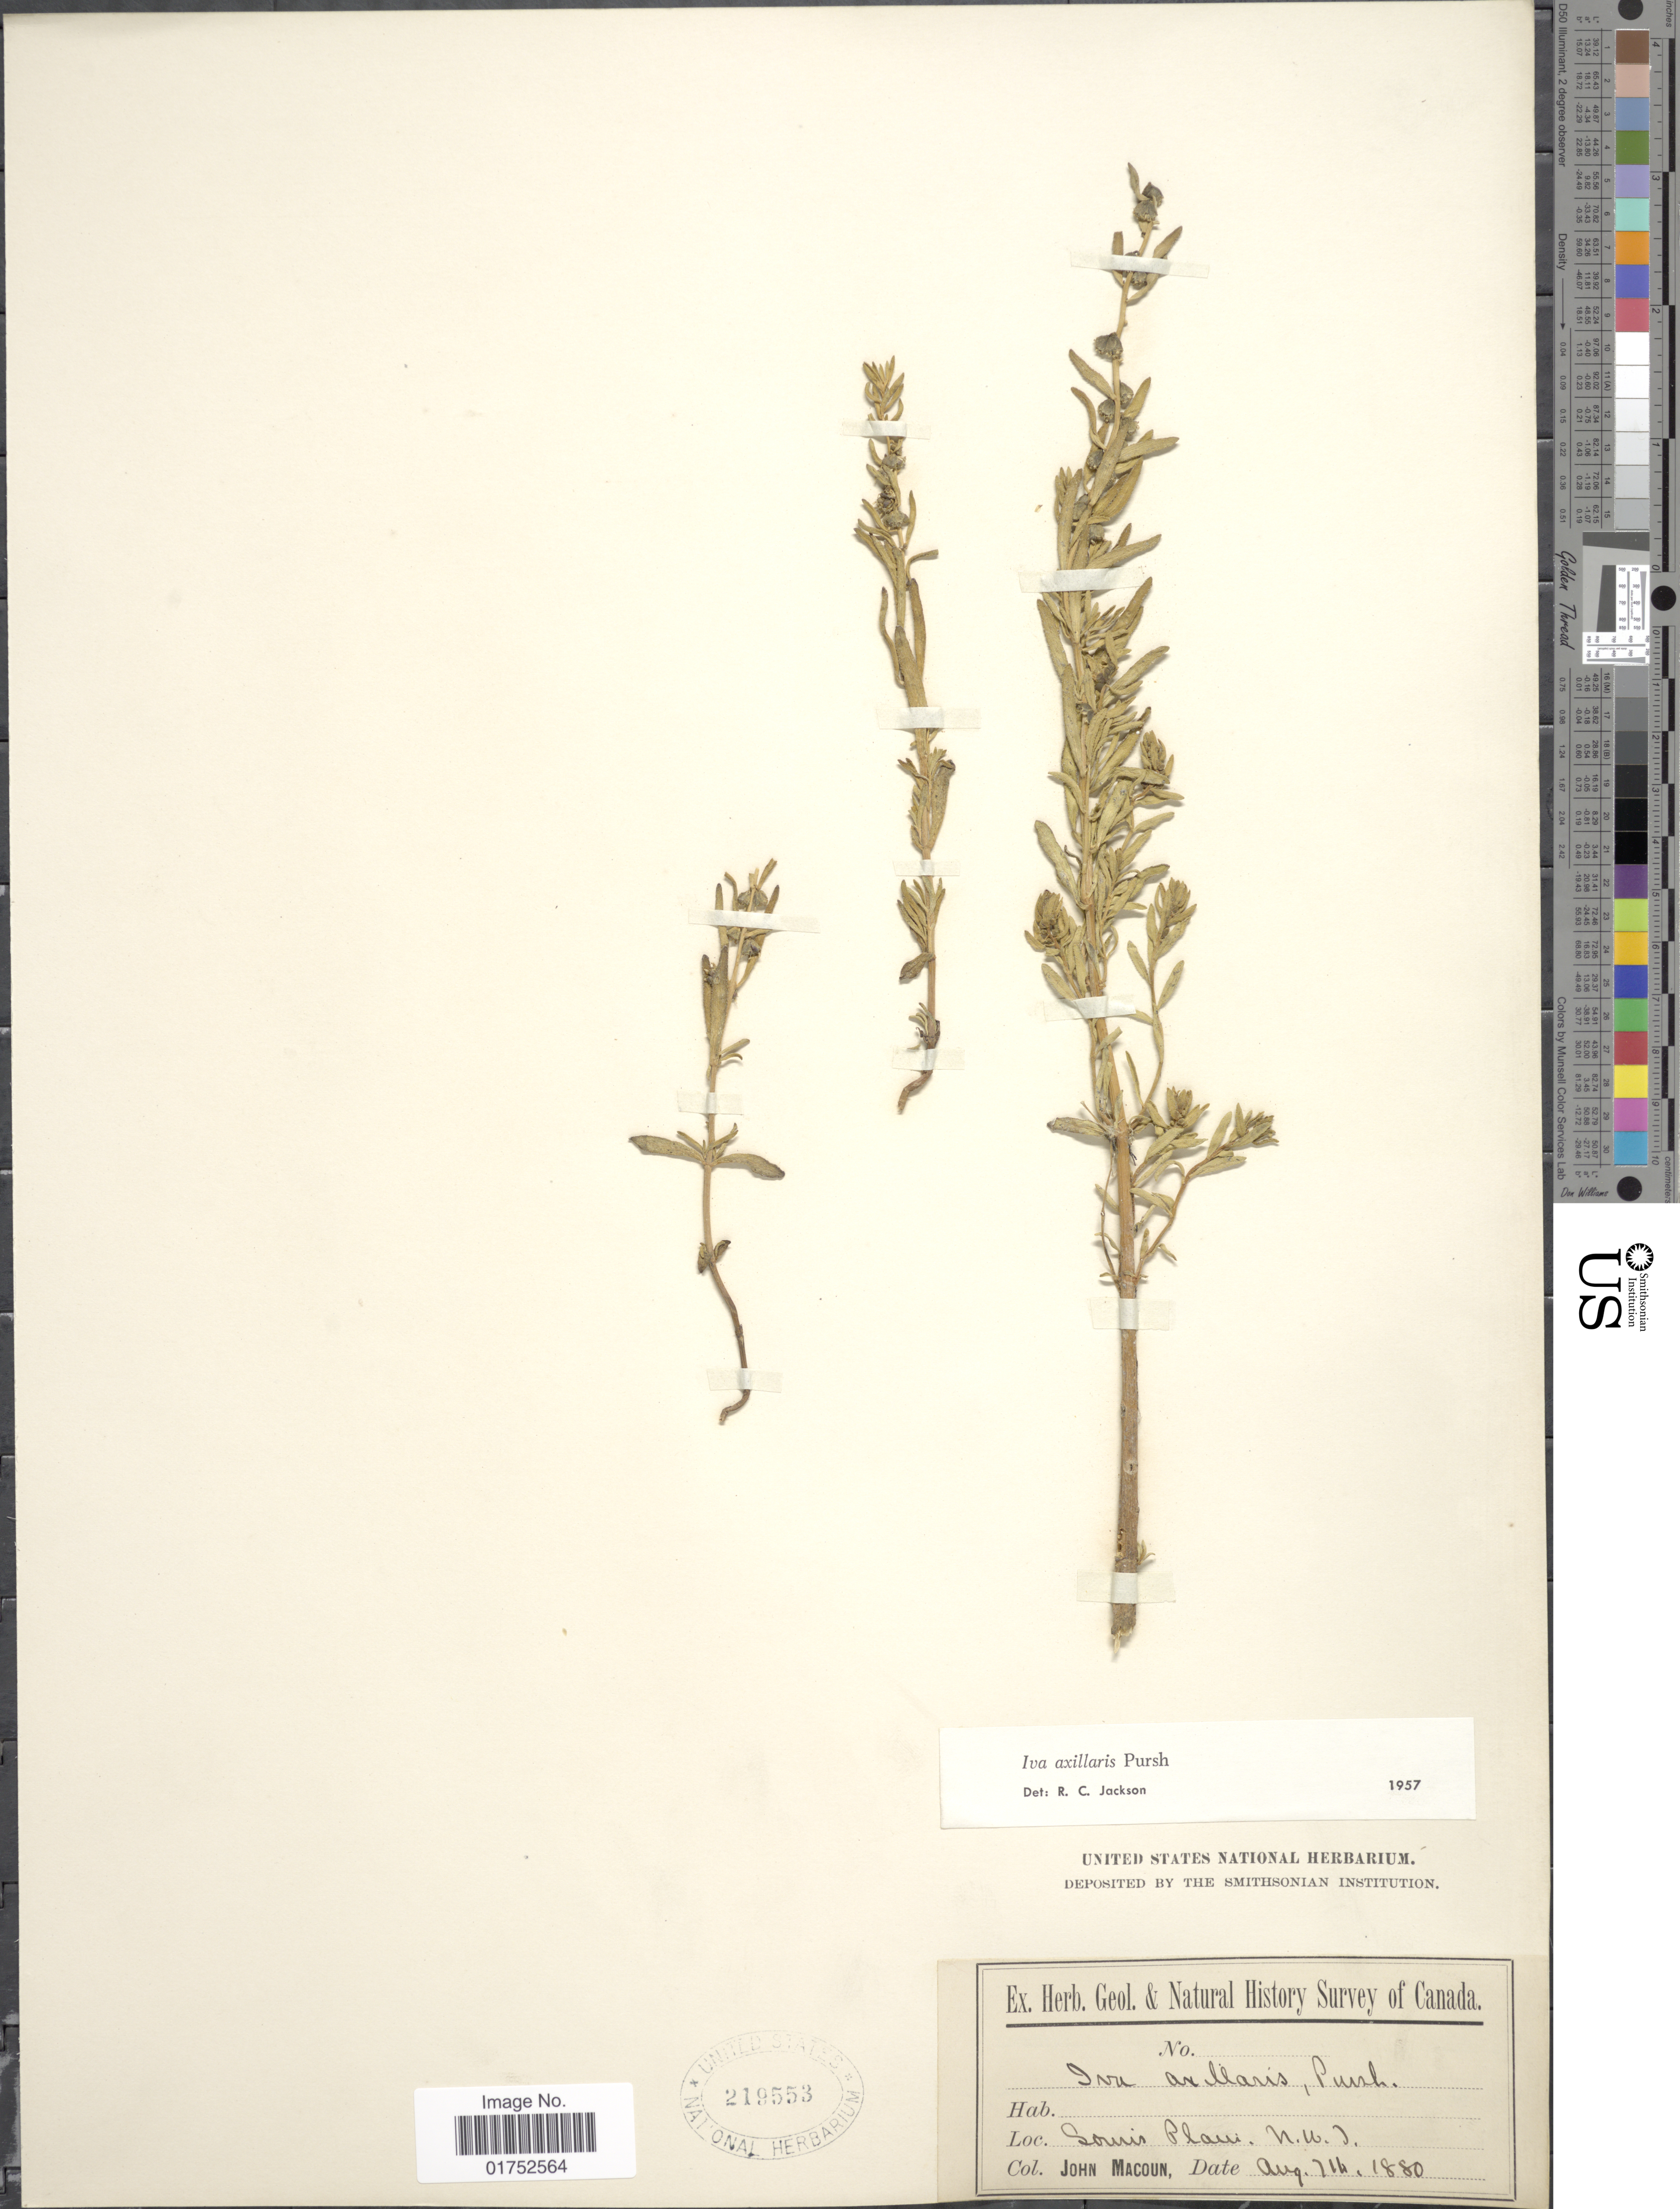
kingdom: Plantae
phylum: Tracheophyta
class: Magnoliopsida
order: Asterales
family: Asteraceae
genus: Iva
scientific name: Iva axillaris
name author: Pursh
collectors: J. Macoun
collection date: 1880-08-11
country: Canada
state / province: Northwest Territories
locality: Souris Plains, N. W. T.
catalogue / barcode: US 219553